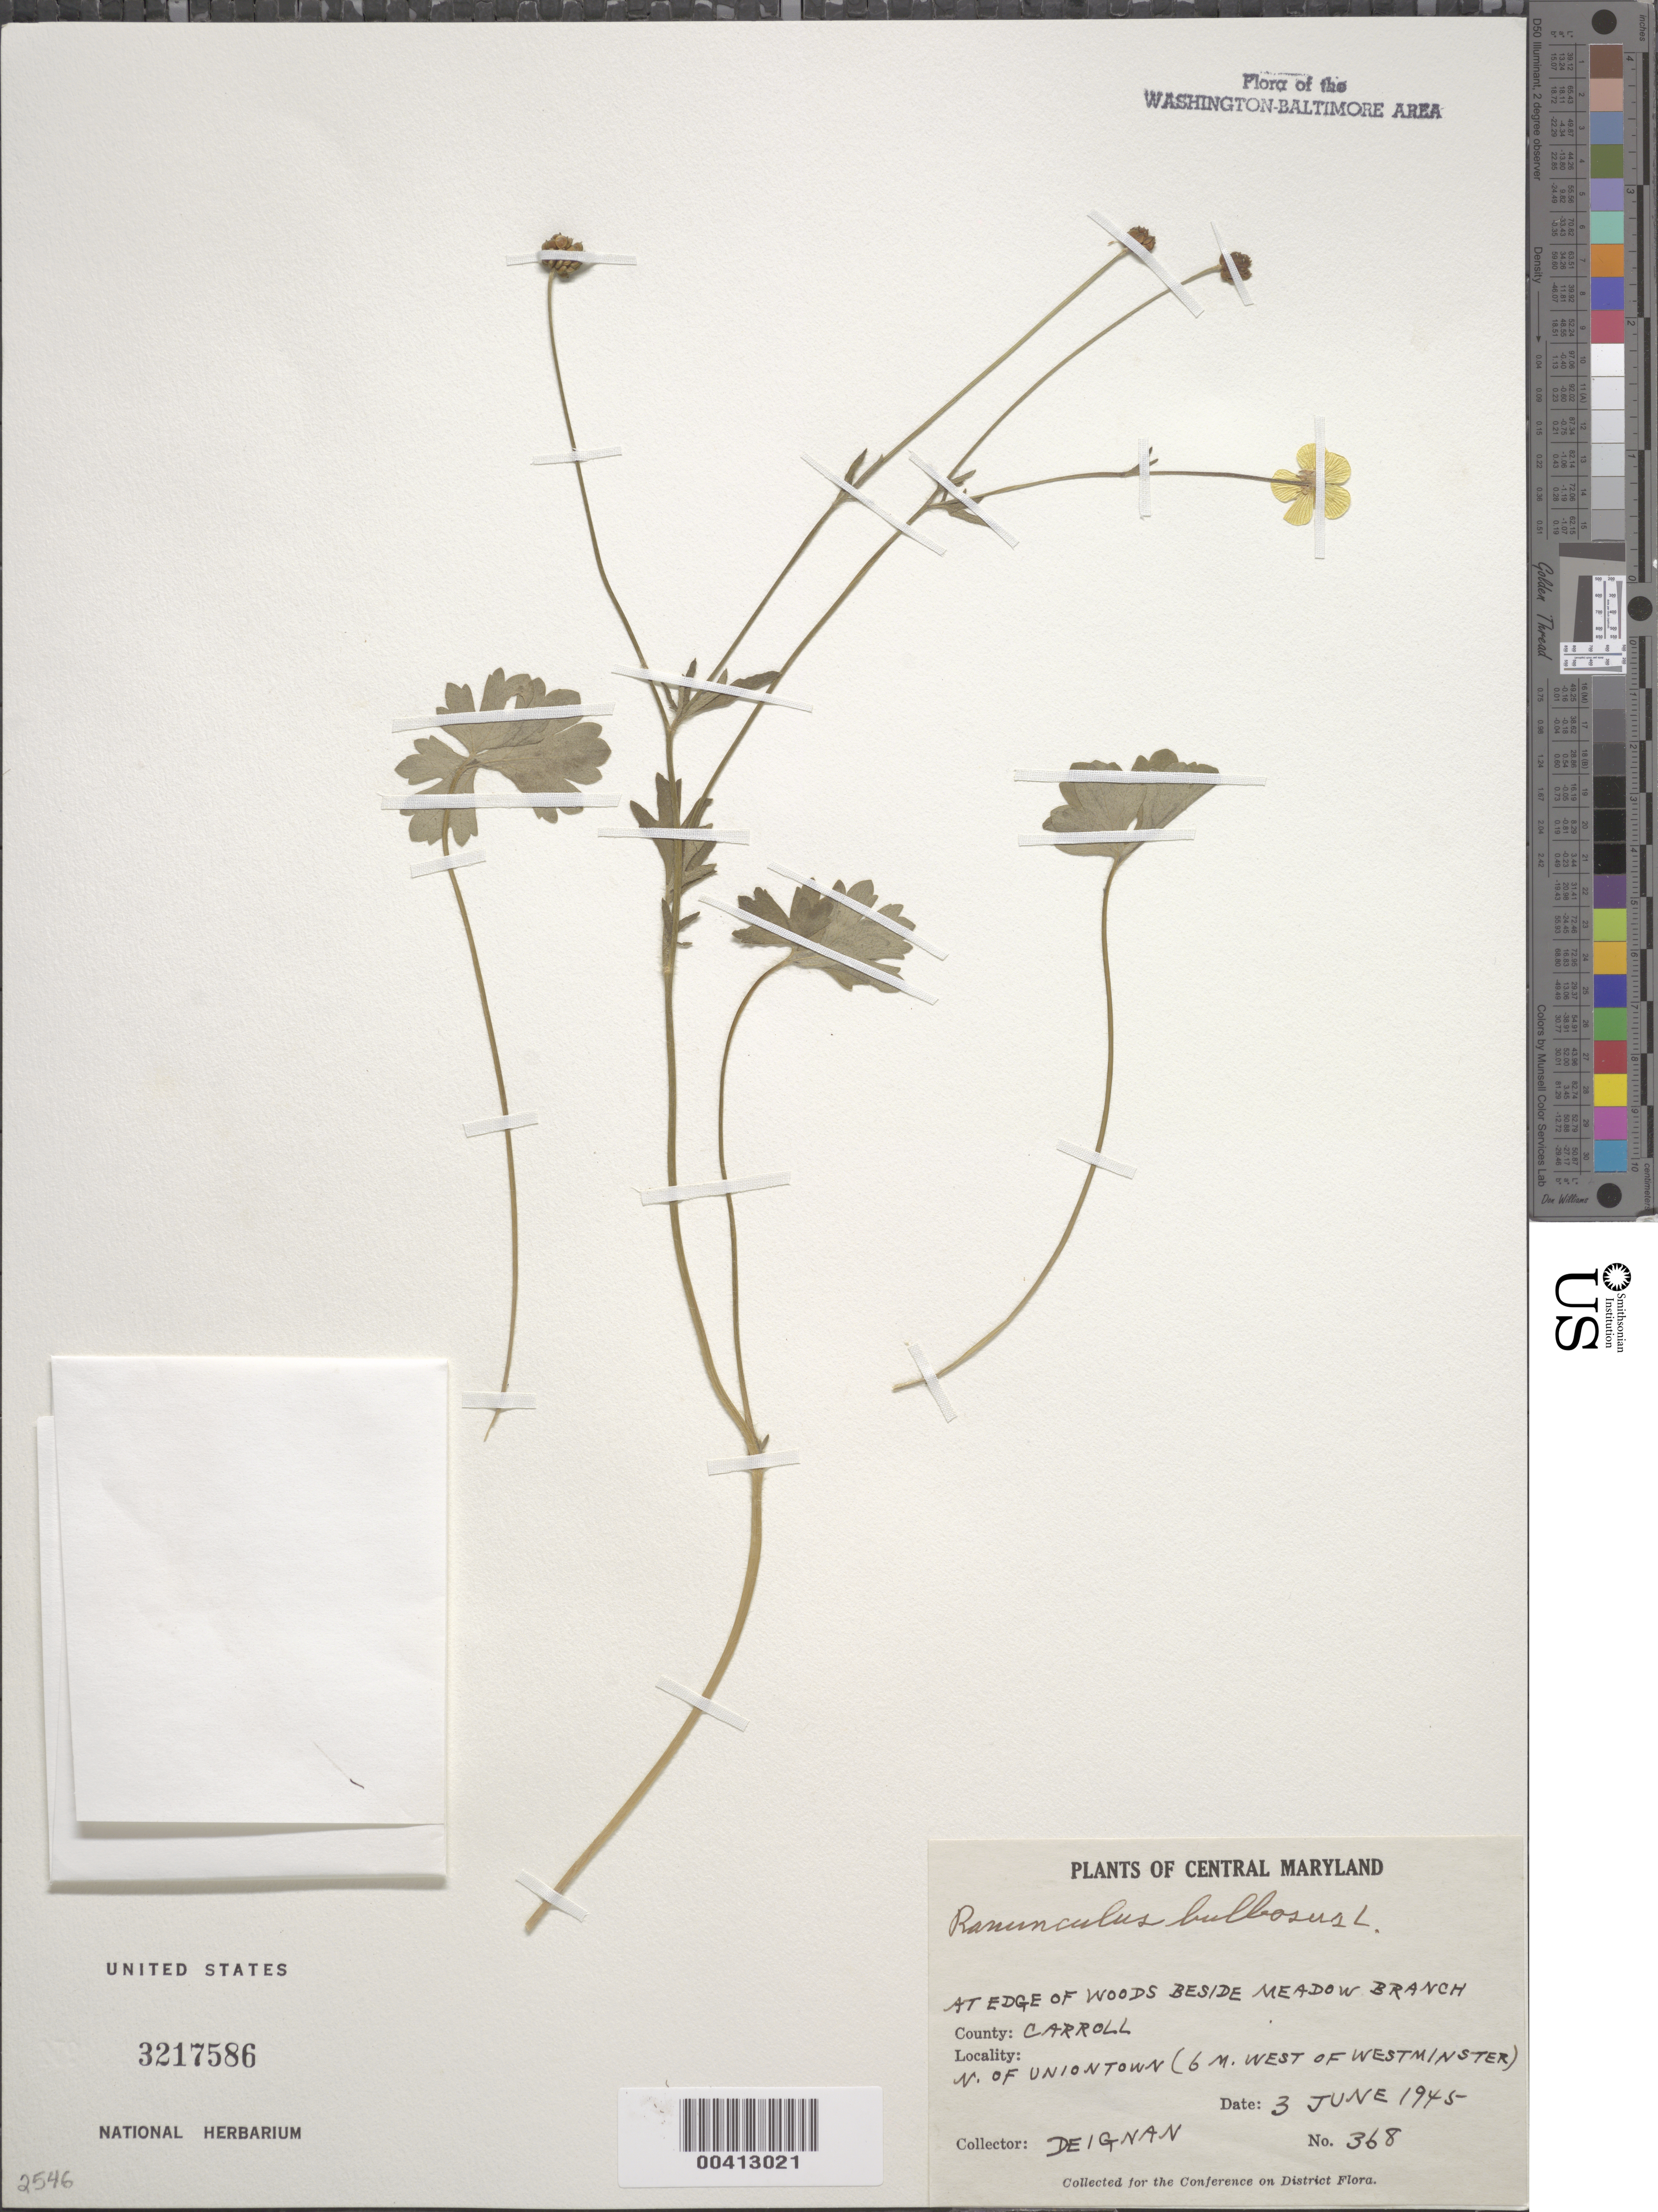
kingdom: Plantae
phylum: Tracheophyta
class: Magnoliopsida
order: Ranunculales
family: Ranunculaceae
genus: Ranunculus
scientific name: Ranunculus bulbosus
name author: L.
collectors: H. Deignan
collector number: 368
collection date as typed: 03 Jun 1945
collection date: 1945-06-03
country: United States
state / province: Maryland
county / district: Carroll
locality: N of Uniontown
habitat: At edge of woods beside Meadow Branch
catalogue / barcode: US 3217586